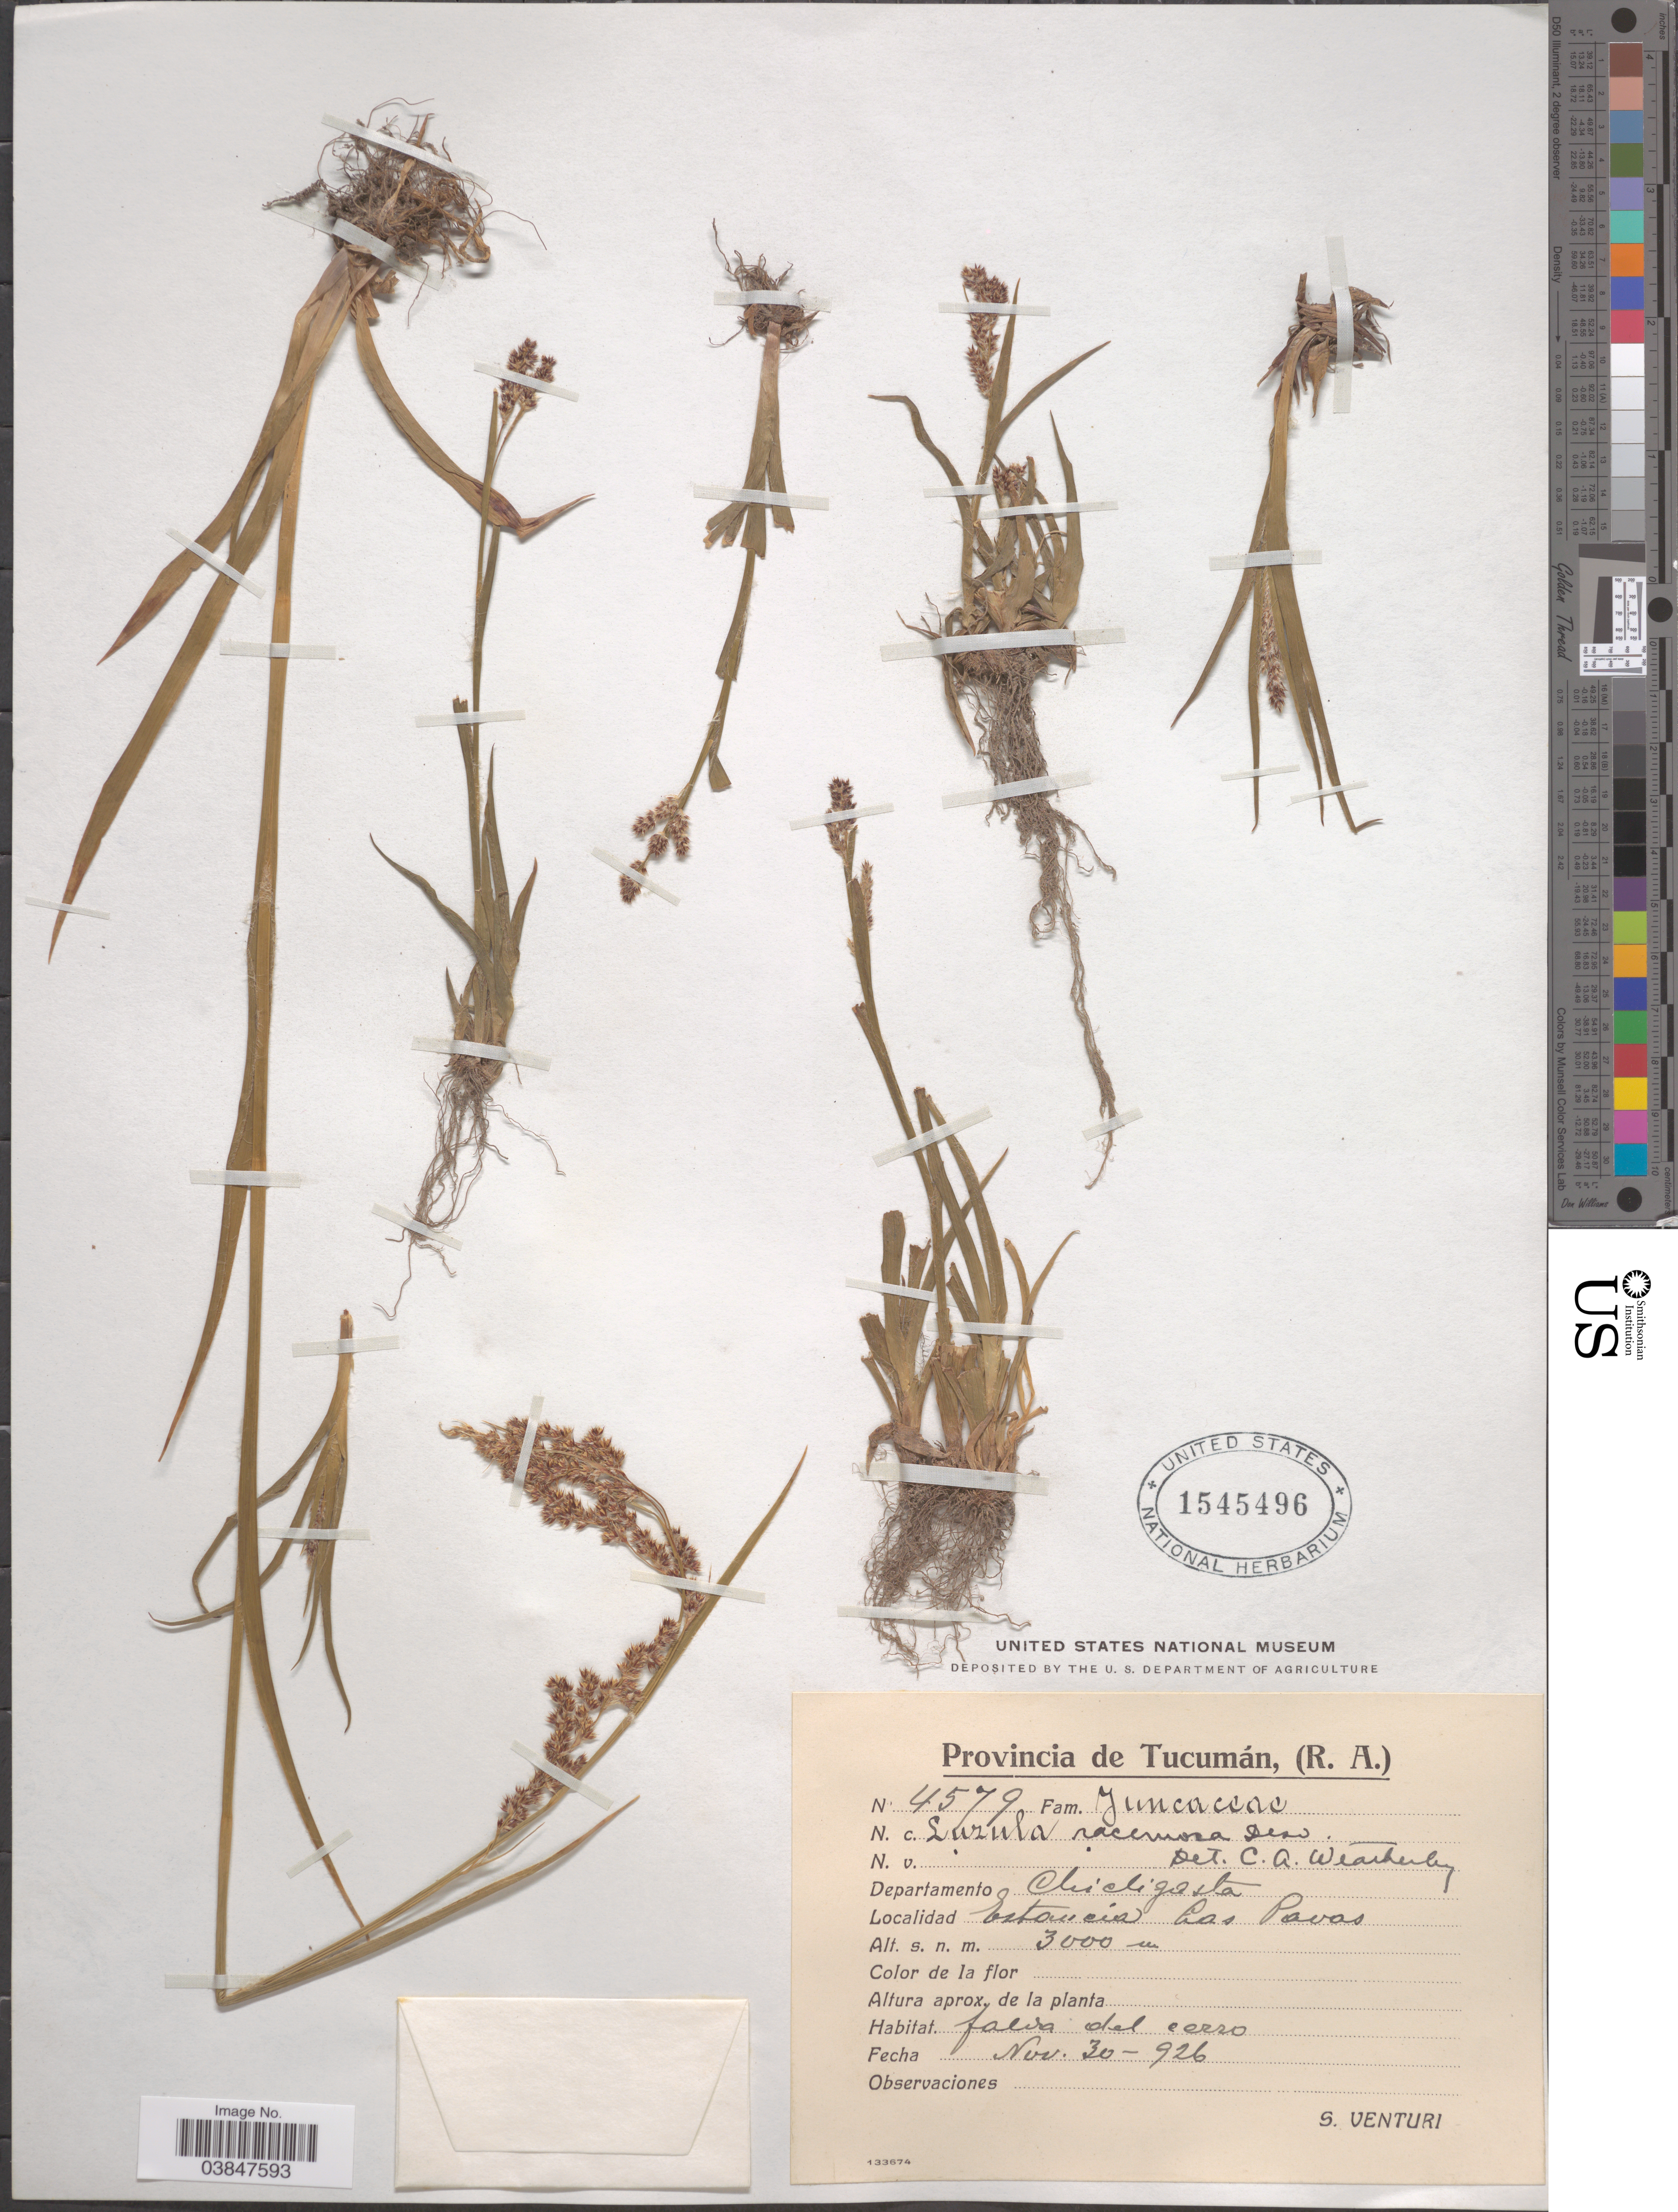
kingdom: Plantae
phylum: Tracheophyta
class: Liliopsida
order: Poales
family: Juncaceae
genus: Luzula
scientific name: Luzula racemosa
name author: Desv.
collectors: S. Venturi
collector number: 4579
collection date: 1926-11-30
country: Argentina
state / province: Tucuman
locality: Departamento Chicligasta. Estancia Las Pavas.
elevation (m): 3000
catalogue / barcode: US 1545496